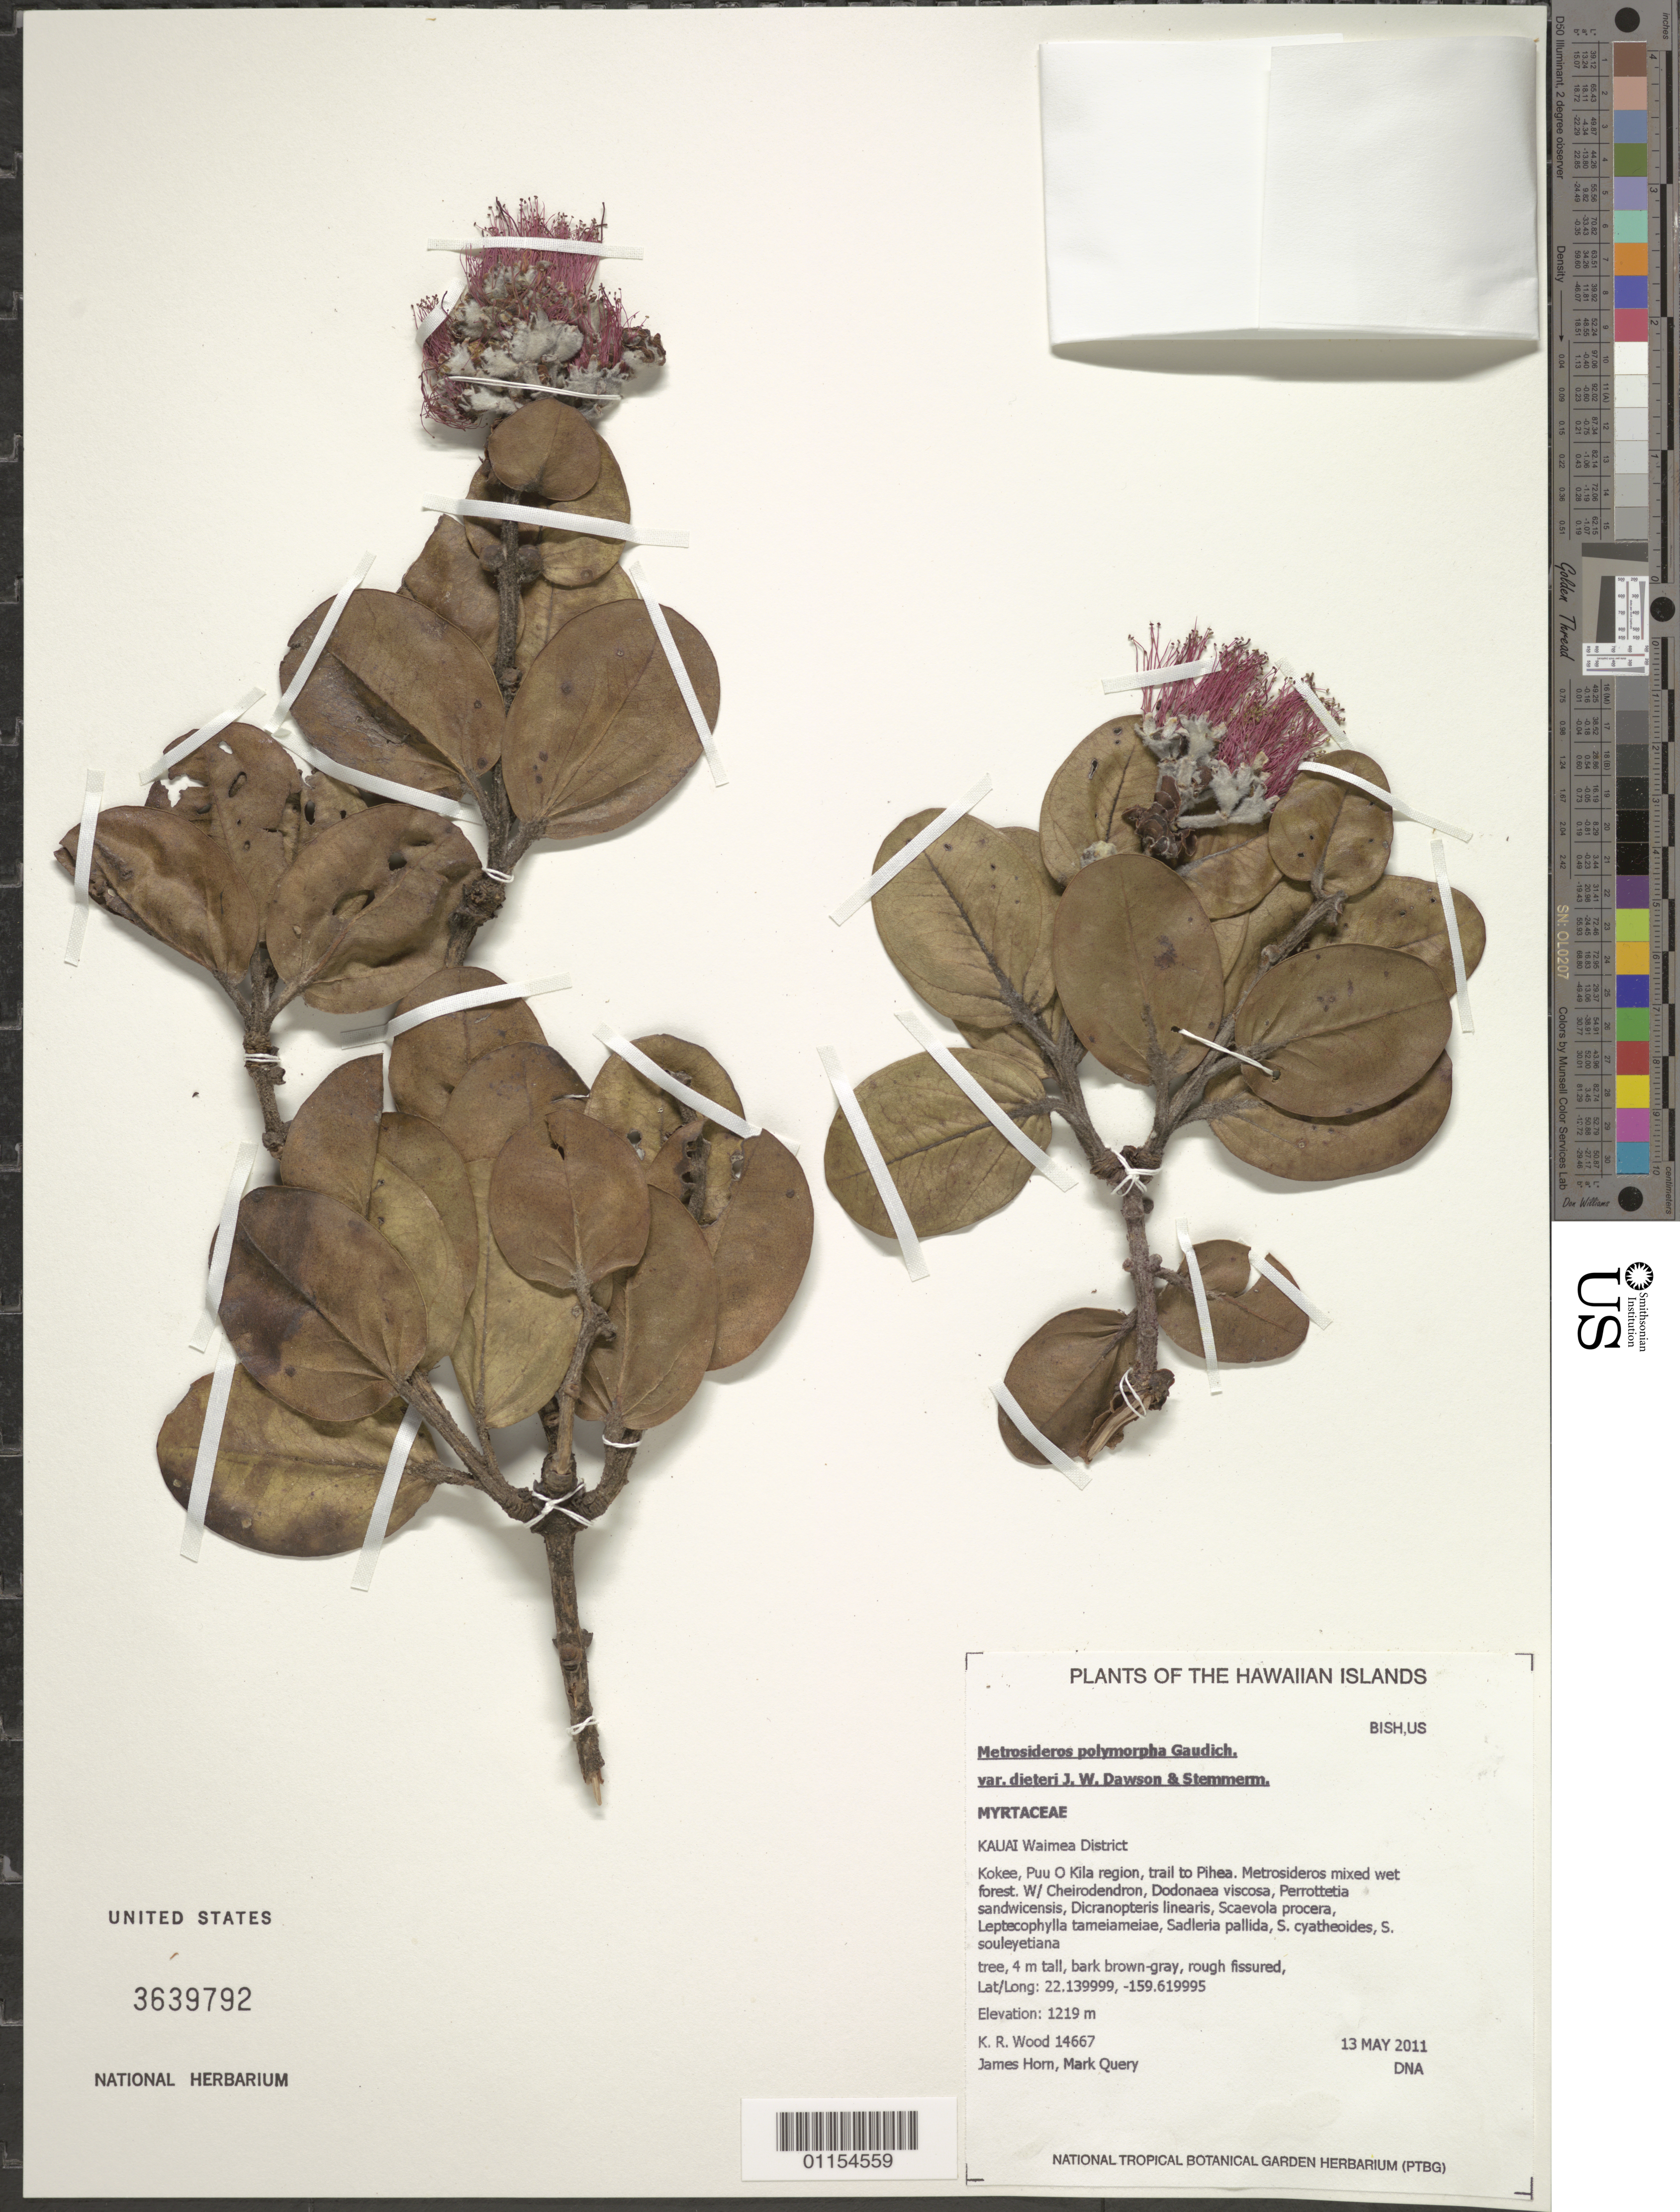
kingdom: Plantae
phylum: Tracheophyta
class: Magnoliopsida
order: Myrtales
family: Myrtaceae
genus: Metrosideros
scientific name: Metrosideros polymorpha var. dieteri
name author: J.W. Dawson & Stemmerm.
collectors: K. R. Wood, J. Horn & M. Query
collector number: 14667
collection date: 2011-05-13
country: United States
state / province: Hawaii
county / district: Kauai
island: Kaua'i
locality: Waimea District, Koke'e, Pu'u O Kila region, trail to Pihea.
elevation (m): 1219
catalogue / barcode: US 3639792